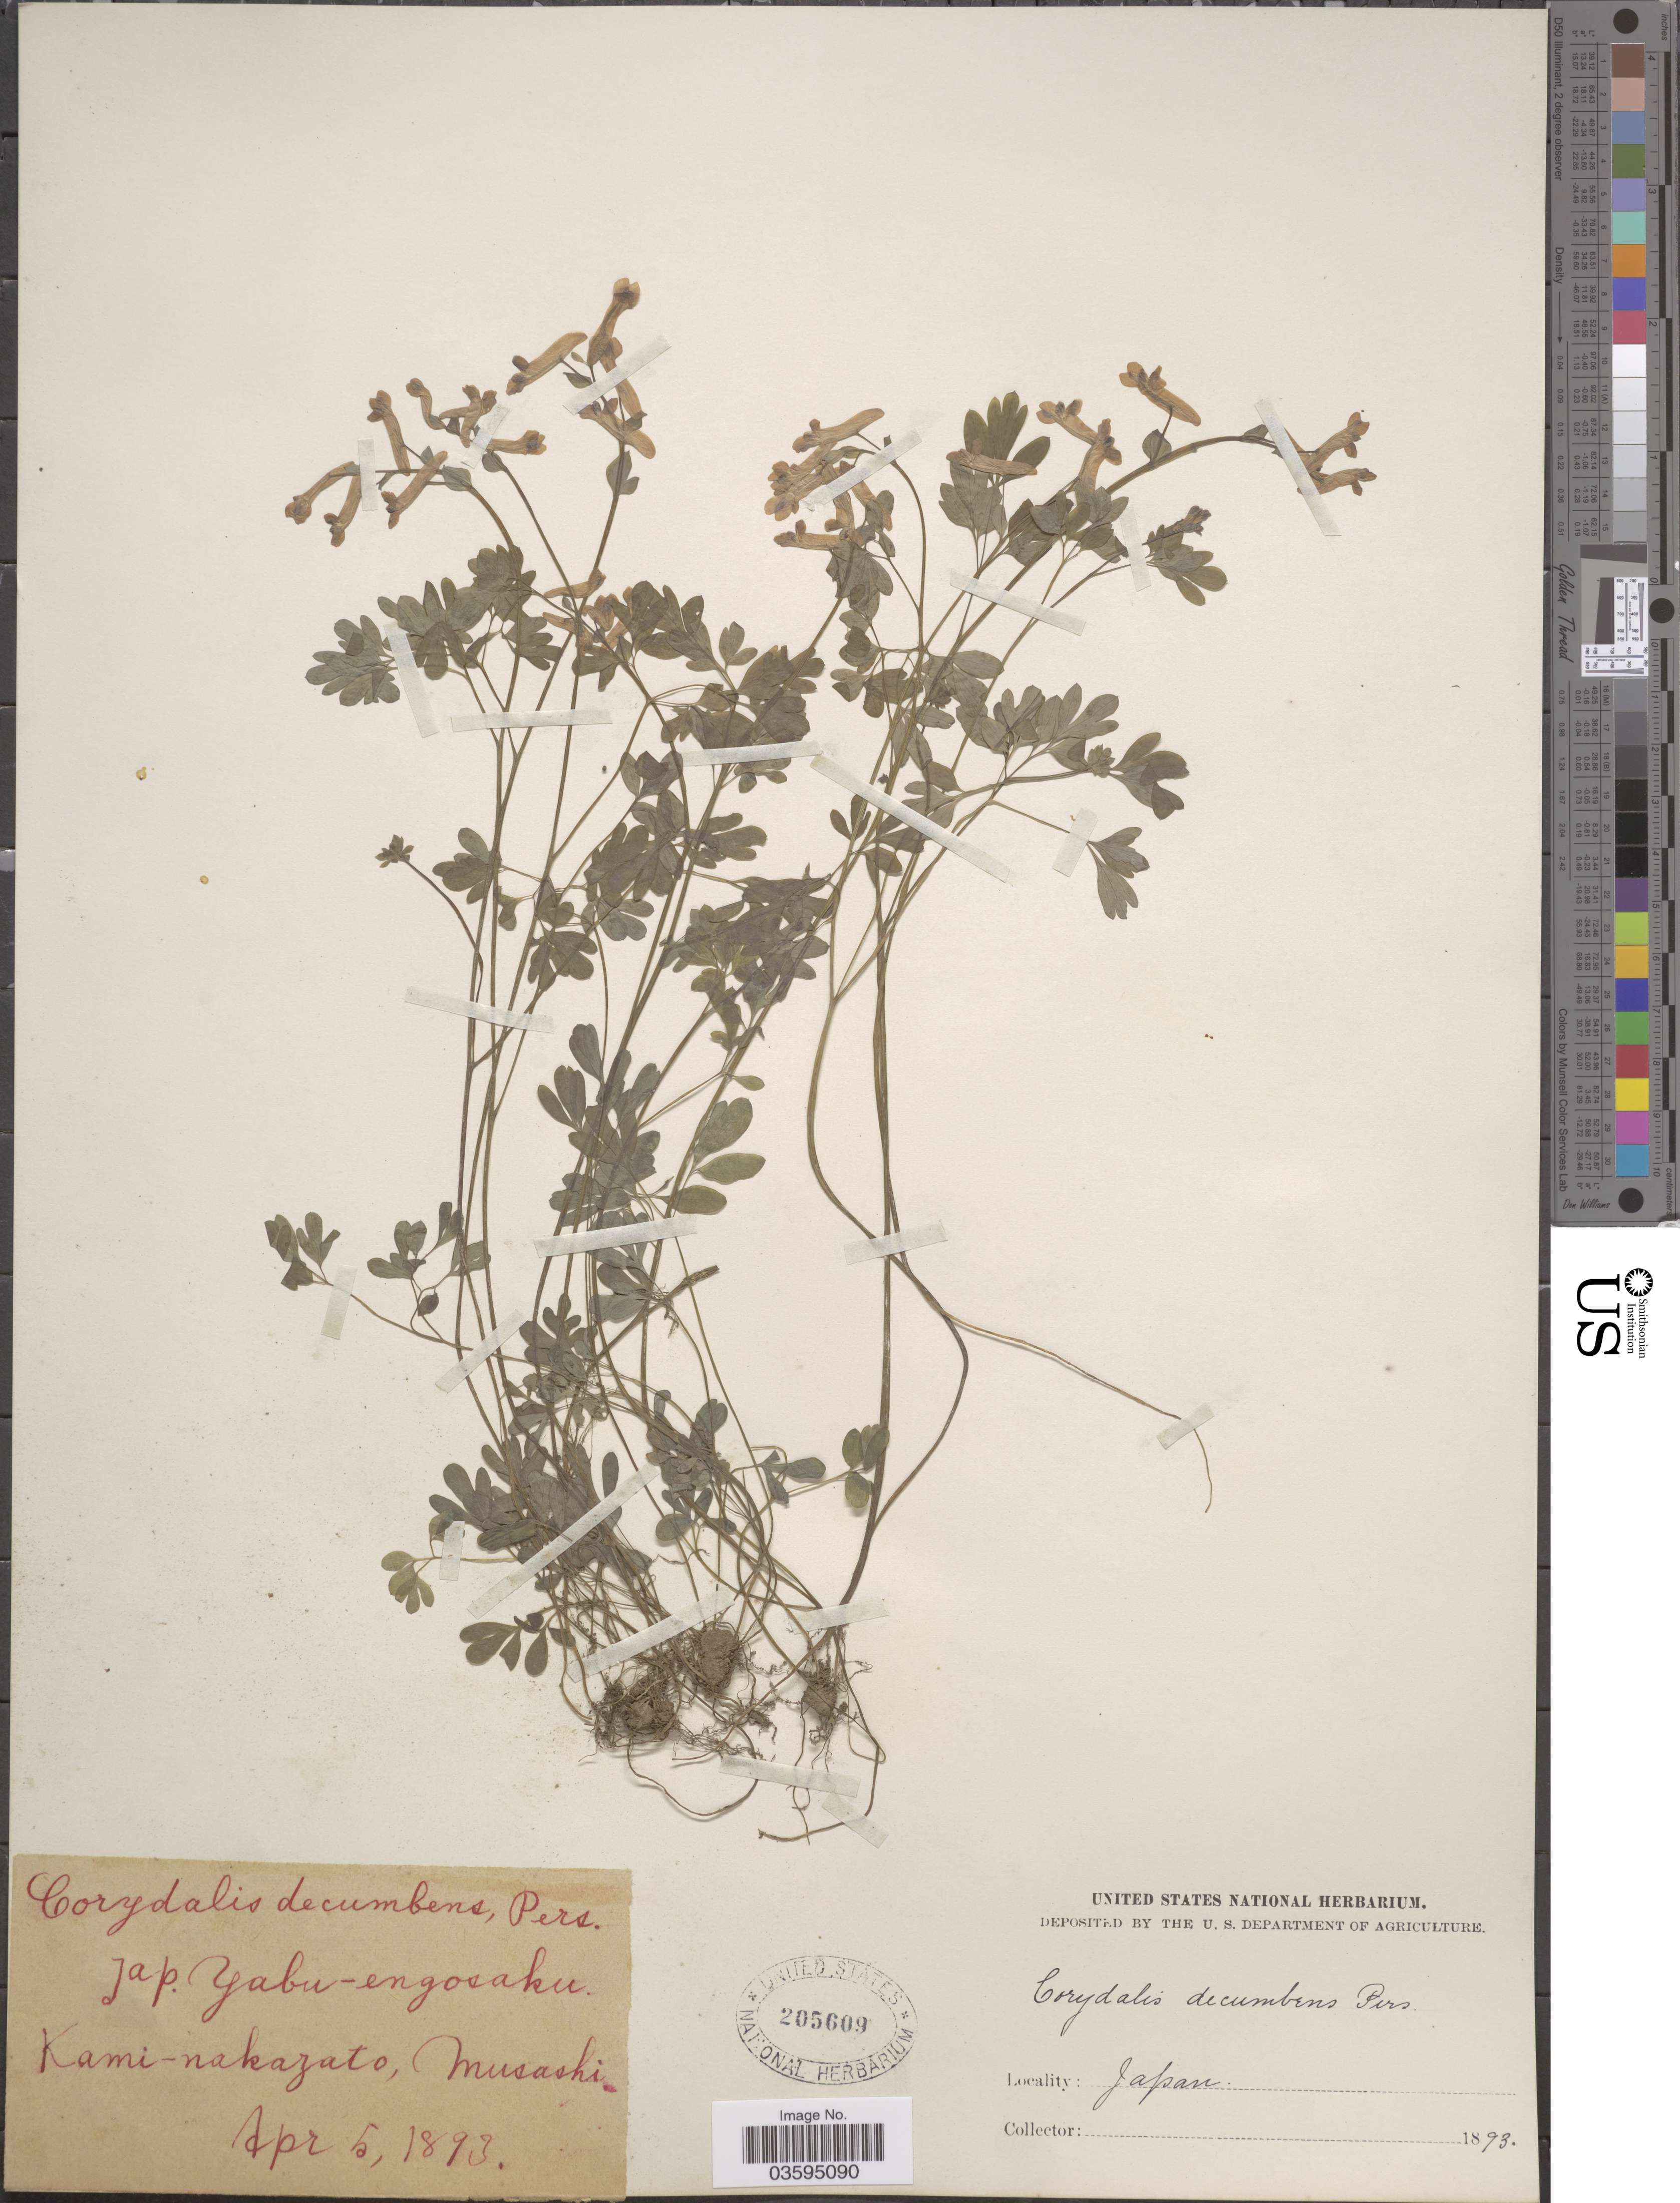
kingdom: Plantae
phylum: Tracheophyta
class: Magnoliopsida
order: Ranunculales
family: Papaveraceae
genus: Corydalis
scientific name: Corydalis decumbens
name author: (Thunb.) Pers.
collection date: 1893-04-05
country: Japan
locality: Kami-nakazato, Musashi.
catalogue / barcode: US 205609